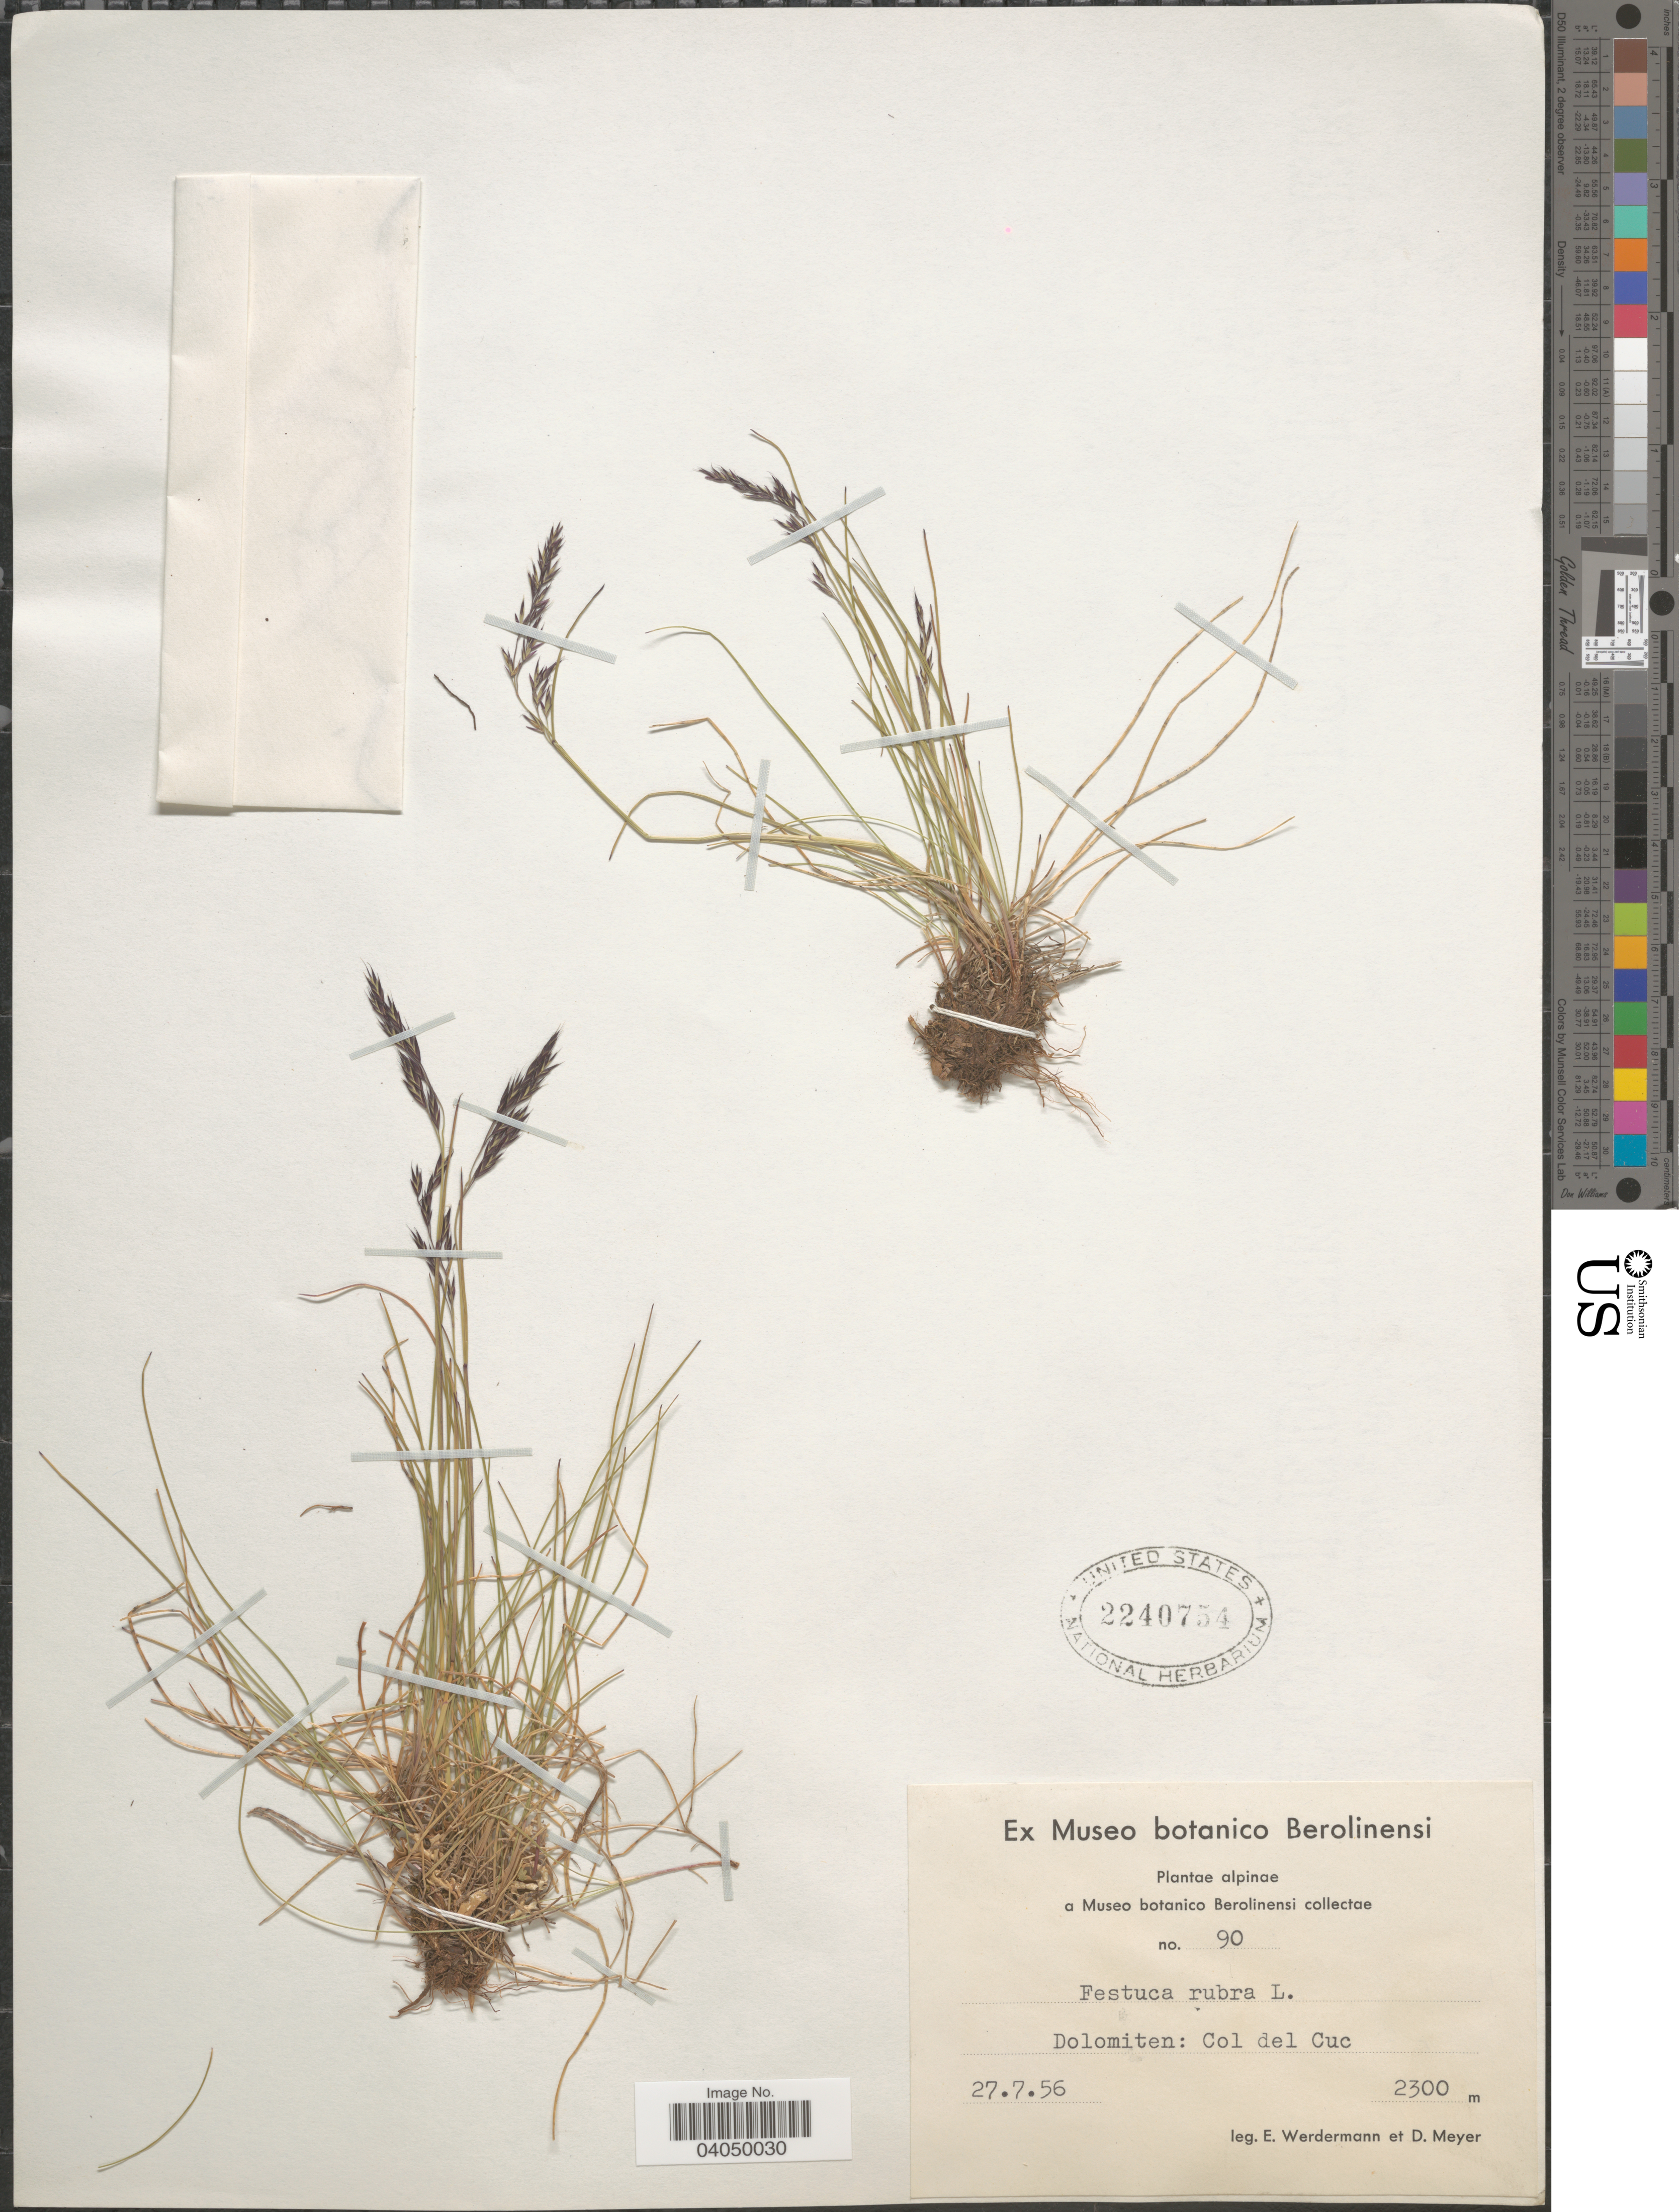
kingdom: Plantae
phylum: Tracheophyta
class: Liliopsida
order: Poales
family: Poaceae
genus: Festuca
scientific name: Festuca rubra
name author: L.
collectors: E. Werdermann & D. Meyer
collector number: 90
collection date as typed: Transcribed d/m/y: 27/7/56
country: Italy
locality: Dolomiten: Col del Cuc.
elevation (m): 2300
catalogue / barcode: US 2240754